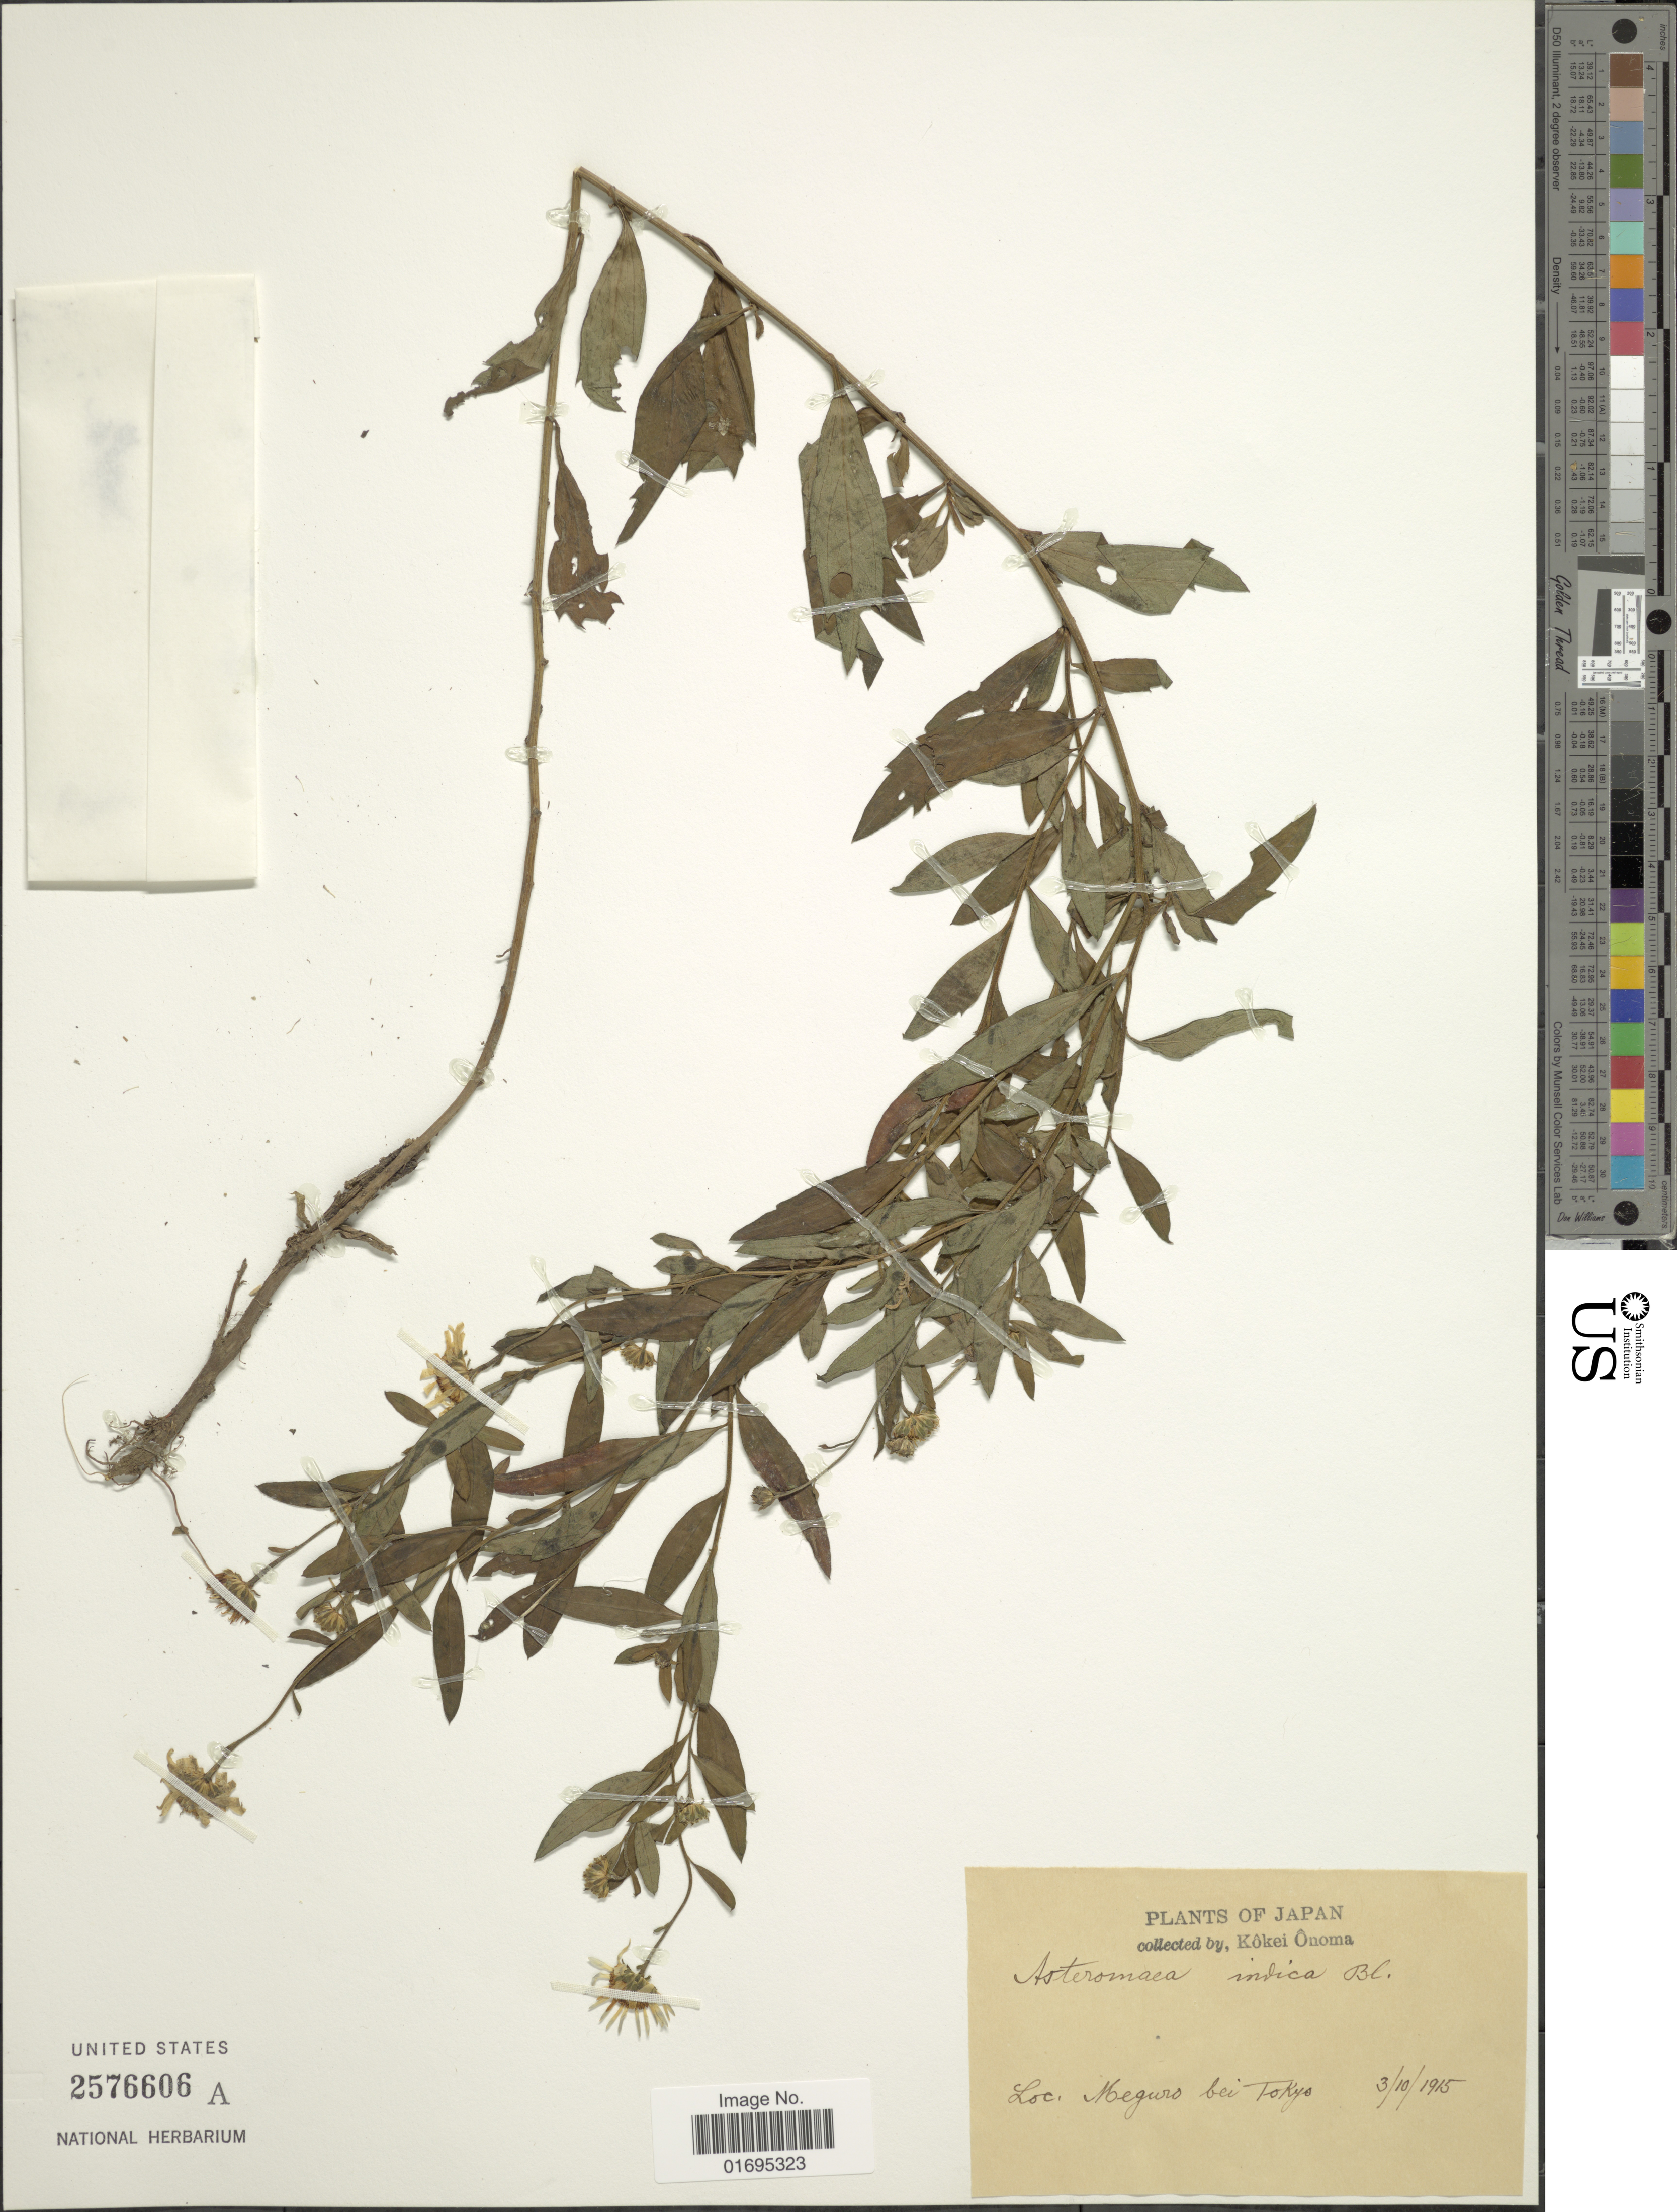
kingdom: Plantae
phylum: Tracheophyta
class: Magnoliopsida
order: Asterales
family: Asteraceae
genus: Kalimeris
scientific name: Kalimeris sp.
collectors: K. Onoma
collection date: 1915-10-03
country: Japan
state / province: Tokyo, Federal City of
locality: Meguro bei Tokyo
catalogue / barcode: US 2576606A